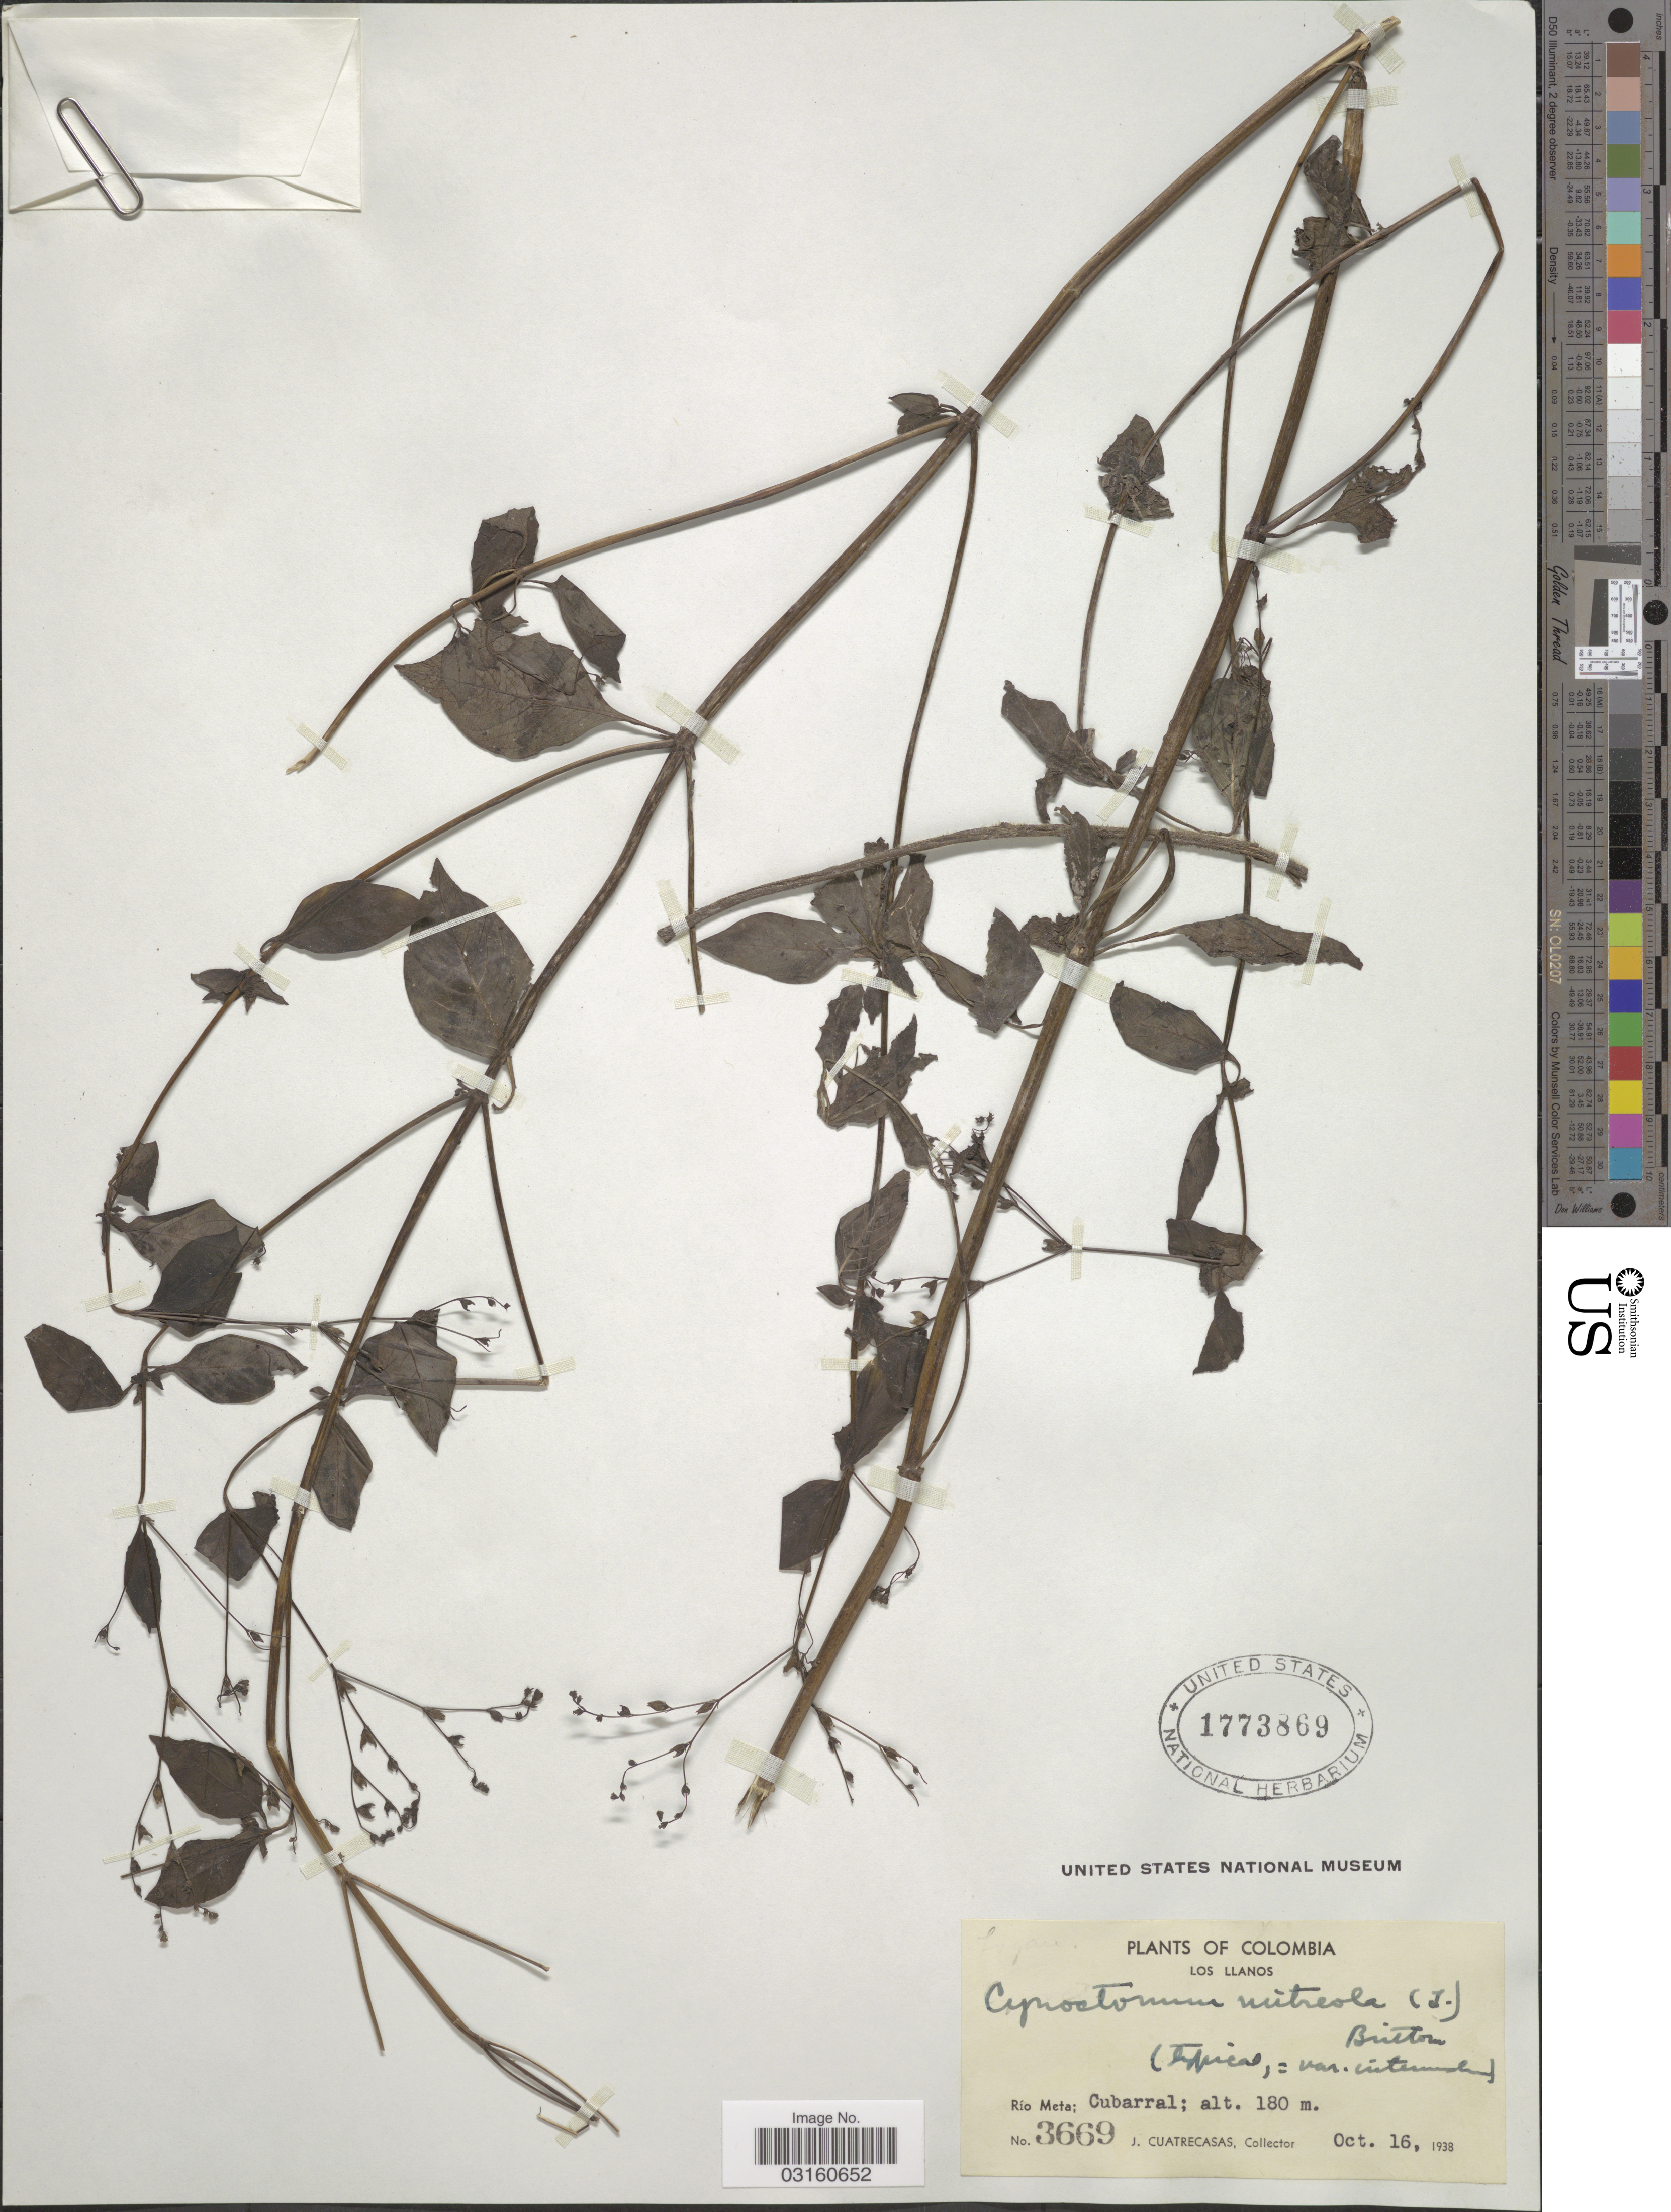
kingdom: Plantae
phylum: Tracheophyta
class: Magnoliopsida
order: Gentianales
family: Loganiaceae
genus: Mitreola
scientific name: Mitreola petiolata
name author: (J.F. Gmel.) Torr. & A. Gray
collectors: J. Cuatrecasas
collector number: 3669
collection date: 1938-10-16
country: Colombia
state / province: Meta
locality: Los Llanos. Río Meta; Cubarral.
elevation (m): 180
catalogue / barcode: US 1773869